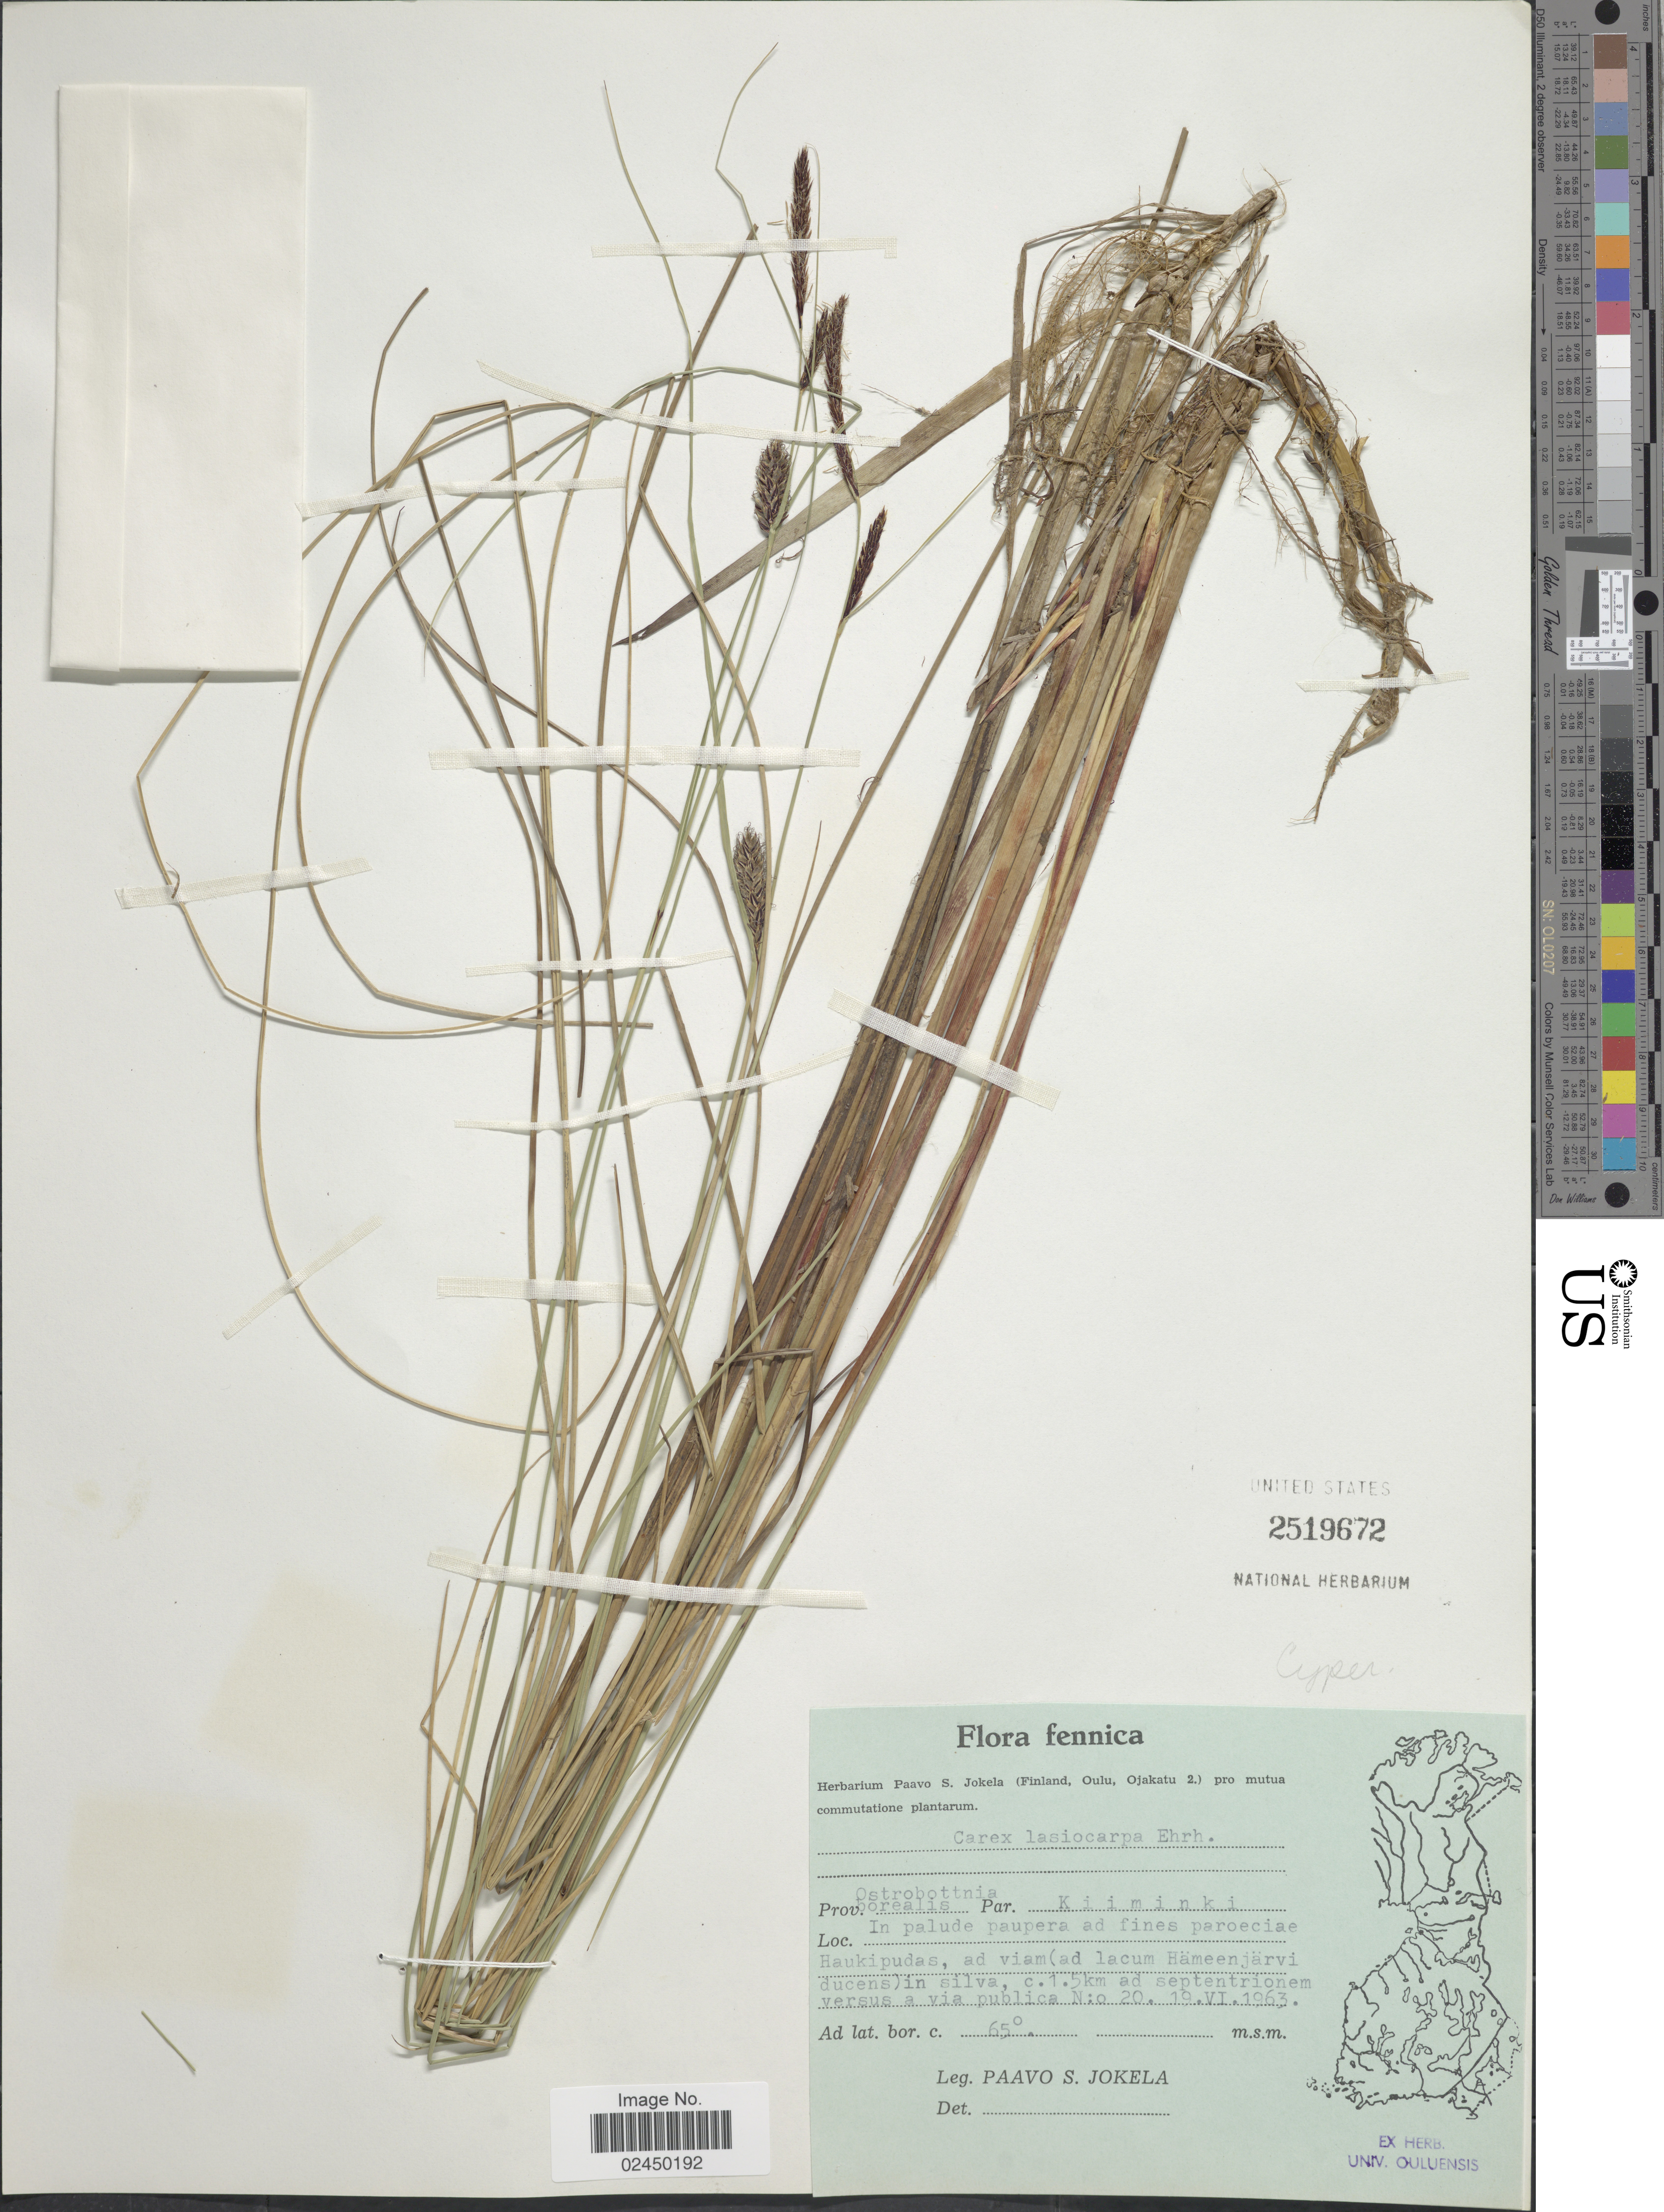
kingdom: Plantae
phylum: Tracheophyta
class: Liliopsida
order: Poales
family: Cyperaceae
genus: Carex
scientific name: Carex lasiocarpa var. lasiocarpa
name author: Ehrh.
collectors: P. Jokela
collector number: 20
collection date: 1963-06-19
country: Finland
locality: Prov. Ostrobottnia borealis, Par. Kiiminki, In palude paupera ad fines paroeciae Haukipudas, ad viam (ad lacum Hämeenjärvi ducens) in silva, c. 1.5km ad septentrionem versus a via publica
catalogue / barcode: US 2519672